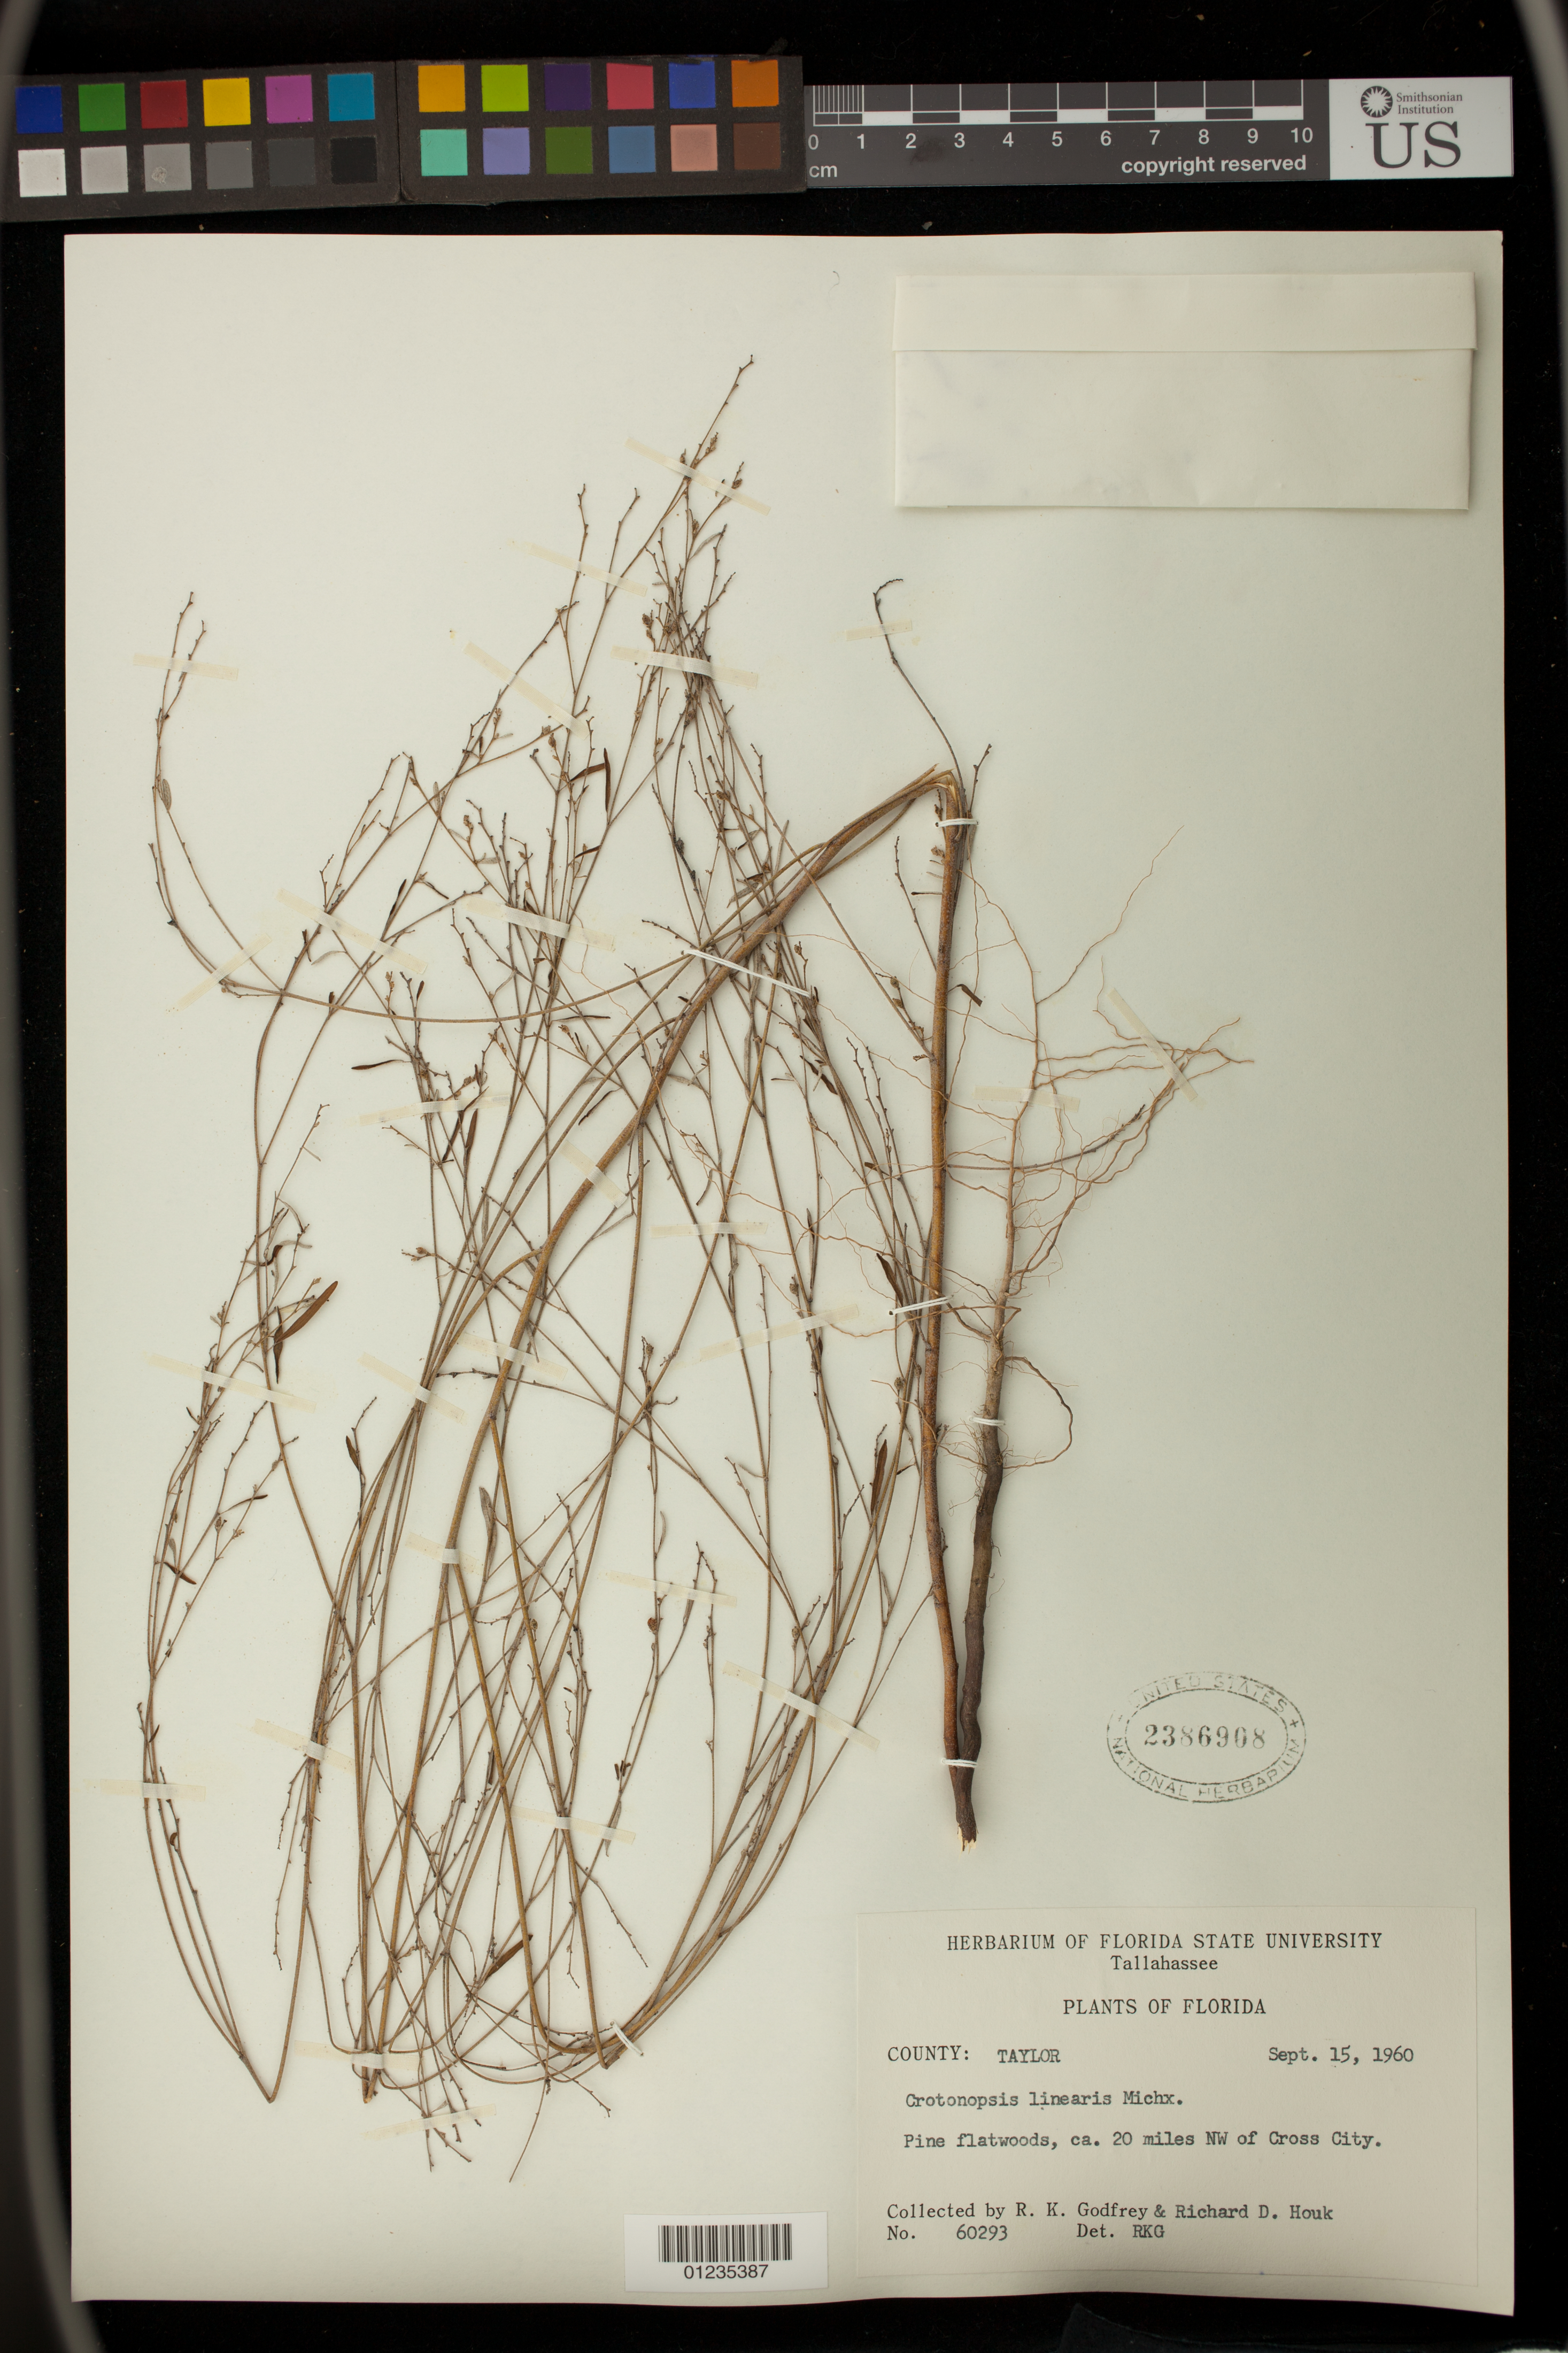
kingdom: Plantae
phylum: Tracheophyta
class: Magnoliopsida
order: Malpighiales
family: Euphorbiaceae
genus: Crotonopsis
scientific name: Crotonopsis linearis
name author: Michx.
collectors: R. K. Godfrey & R. Houk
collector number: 60293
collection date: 1960-09-15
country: United States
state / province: Florida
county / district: Taylor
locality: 20 miles NW of Cross City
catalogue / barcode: US 2386968